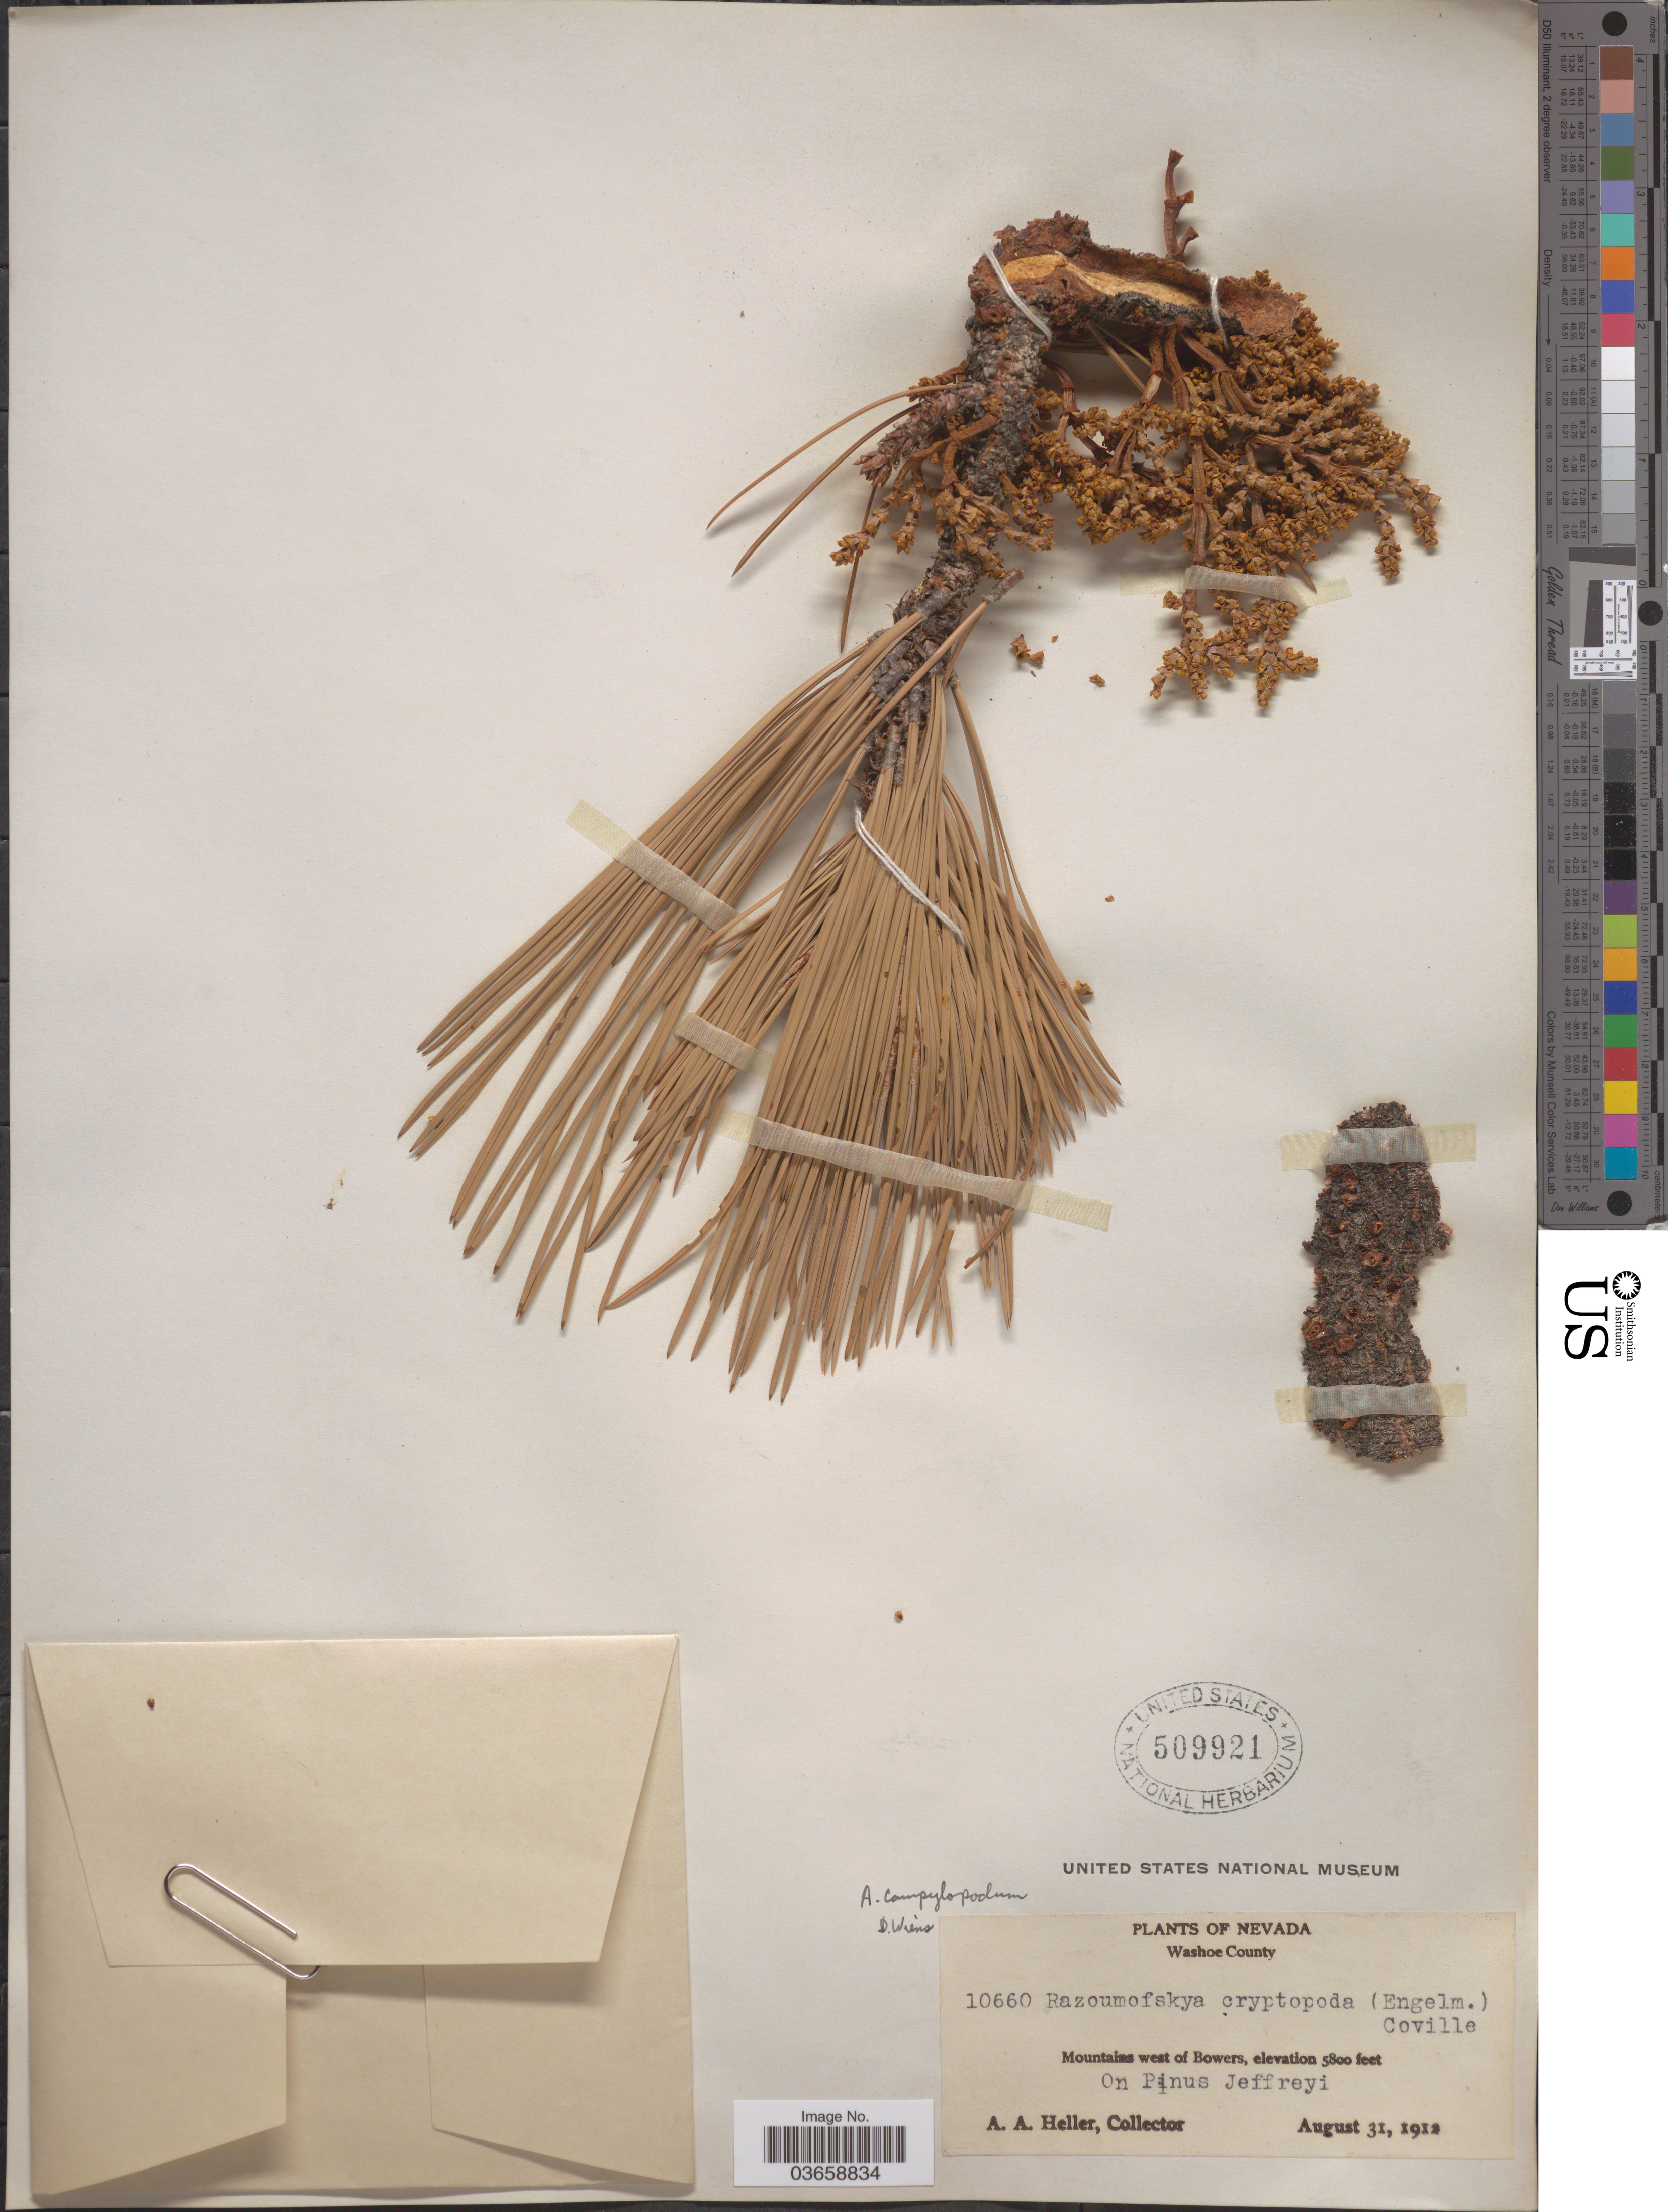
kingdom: Plantae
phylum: Tracheophyta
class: Magnoliopsida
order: Santalales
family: Viscaceae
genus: Arceuthobium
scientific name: Arceuthobium campylopodum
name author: Engelm.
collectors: A. A. Heller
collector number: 10660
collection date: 1912-08-31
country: United States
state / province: Nevada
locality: Washoe County. Mountains west of Bowers.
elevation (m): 1768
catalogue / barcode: US 509921